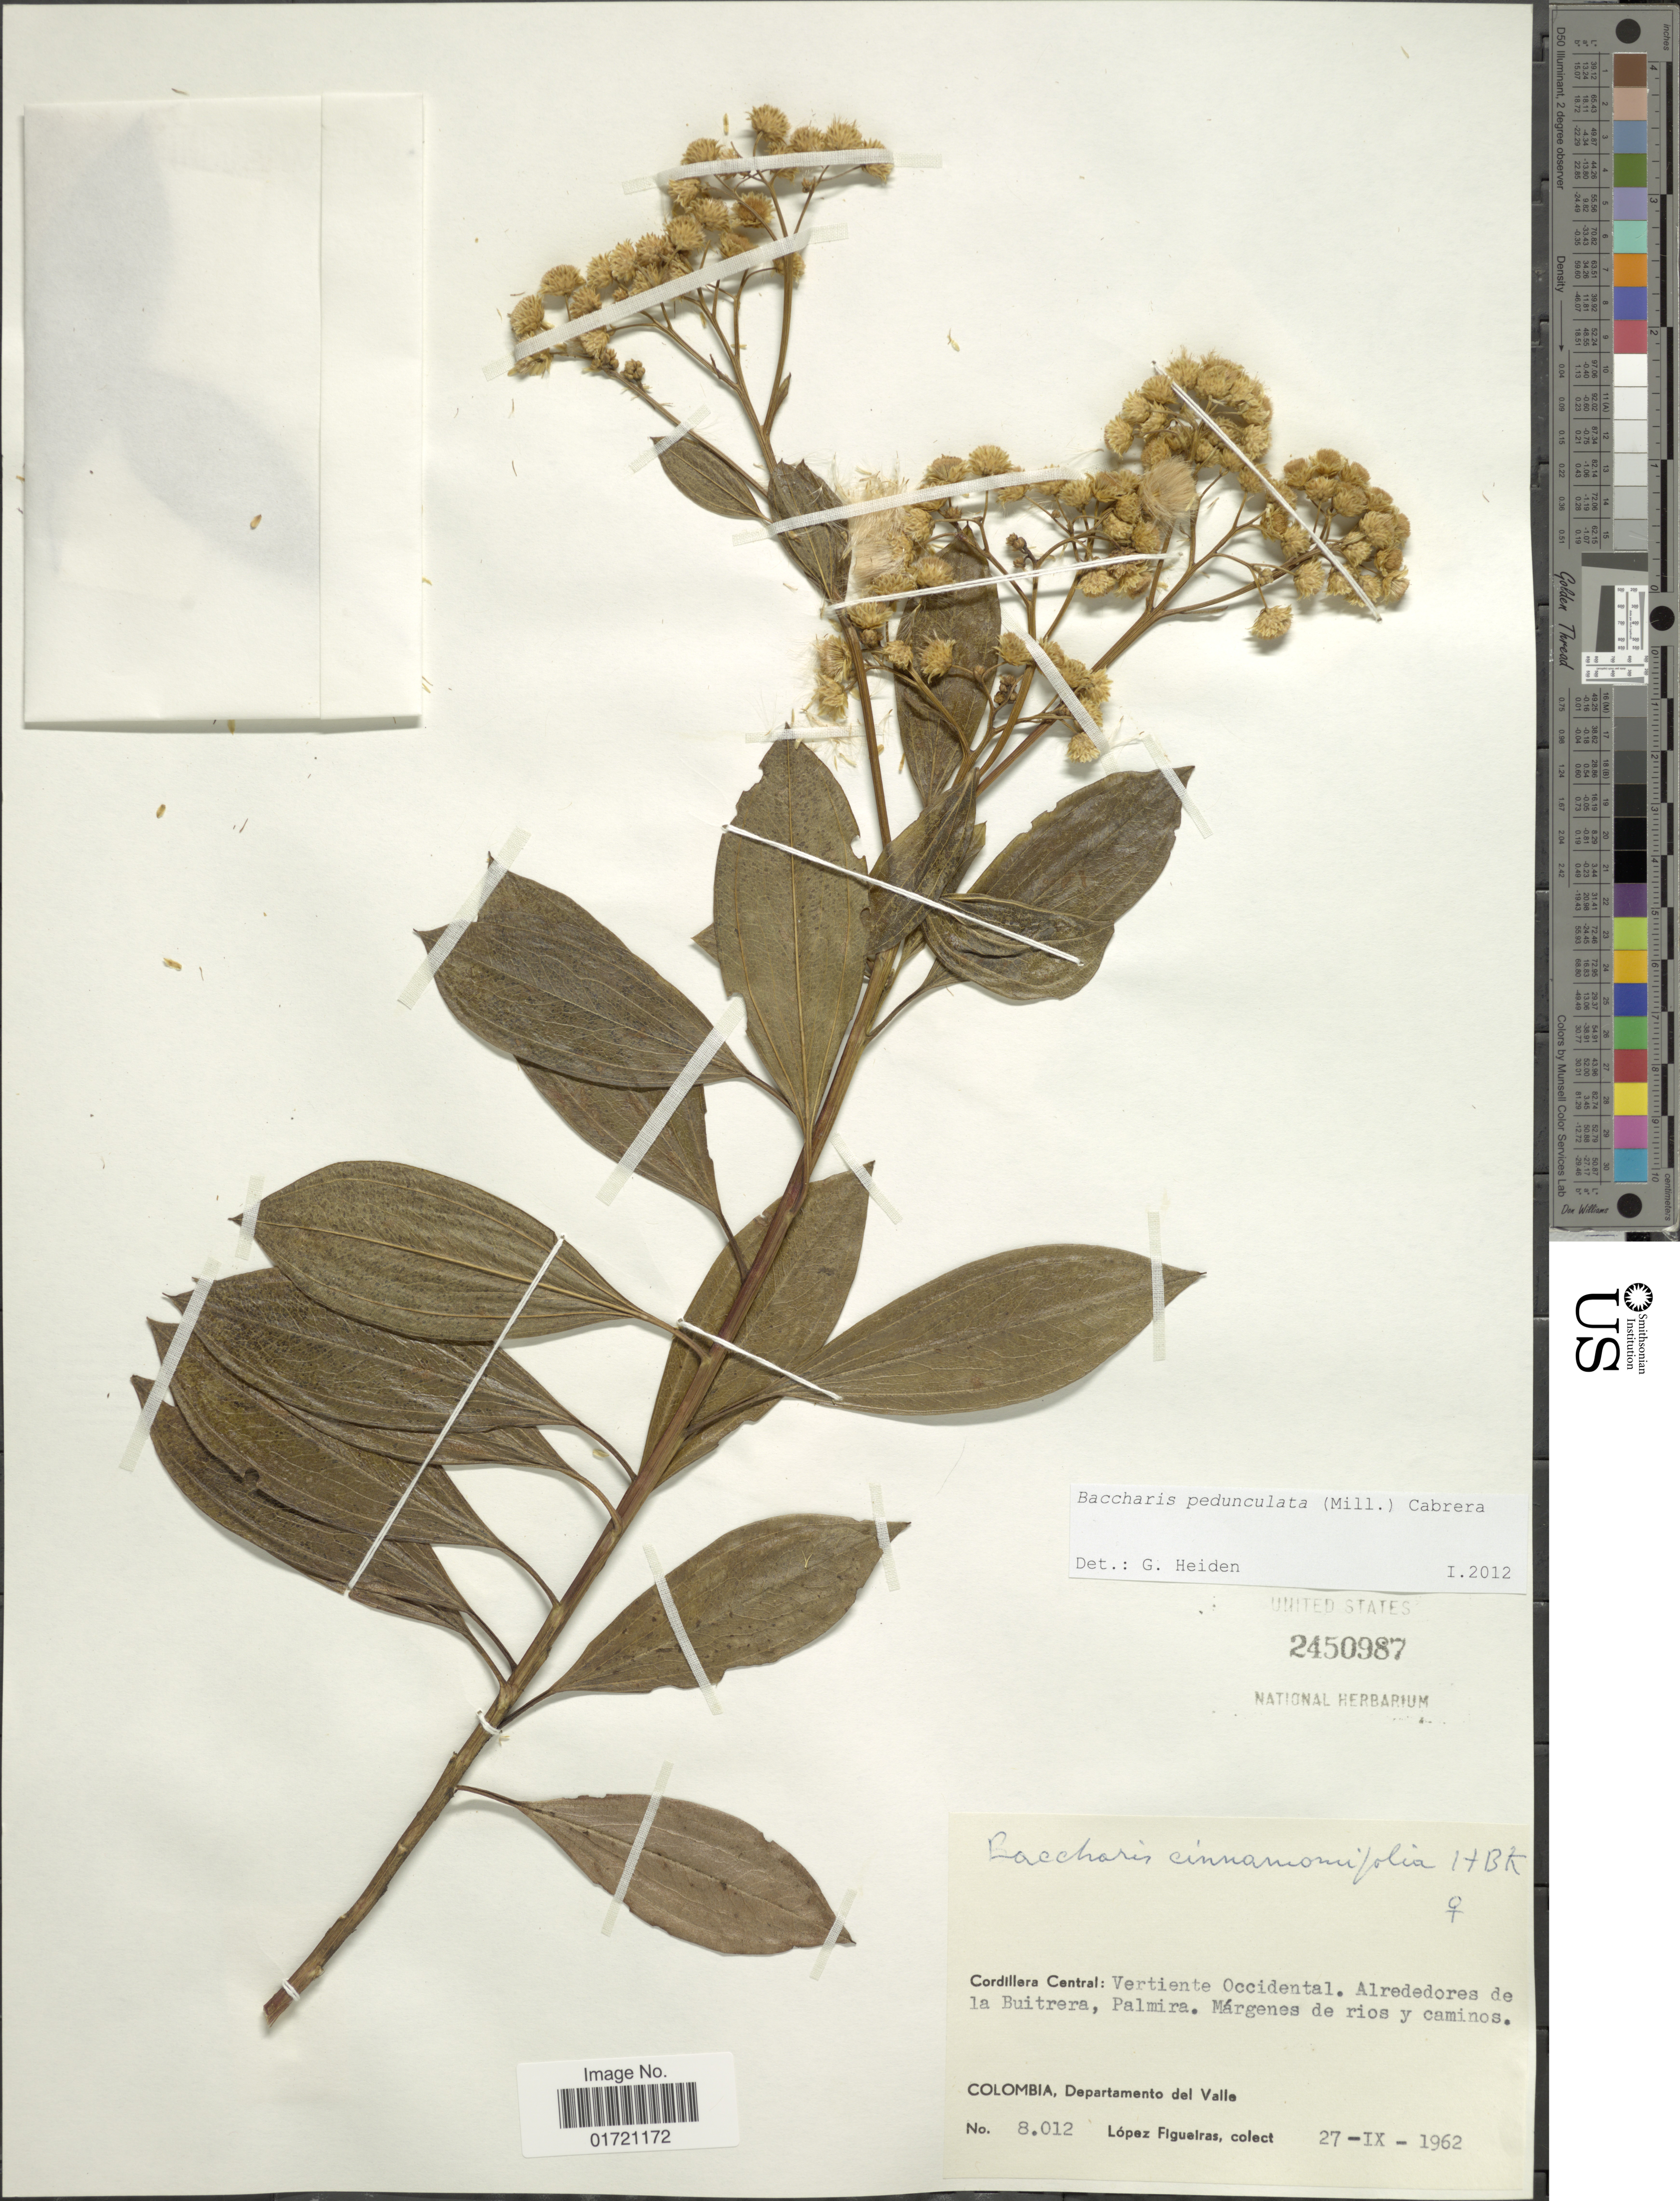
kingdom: Plantae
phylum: Tracheophyta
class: Magnoliopsida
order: Asterales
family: Asteraceae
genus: Baccharis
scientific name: Baccharis pedunculata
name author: (Mill.) Cabrera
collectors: M. López Figueiras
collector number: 8012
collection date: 1962-09-27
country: Colombia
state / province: Valle del Cauca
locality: Cordillera Central: Vertiente Occidental. Alrededores de la Buitrera, Palmira. Márgenes de rios y caminos. Colombia, Departamento del Valle.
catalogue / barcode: US 2450987